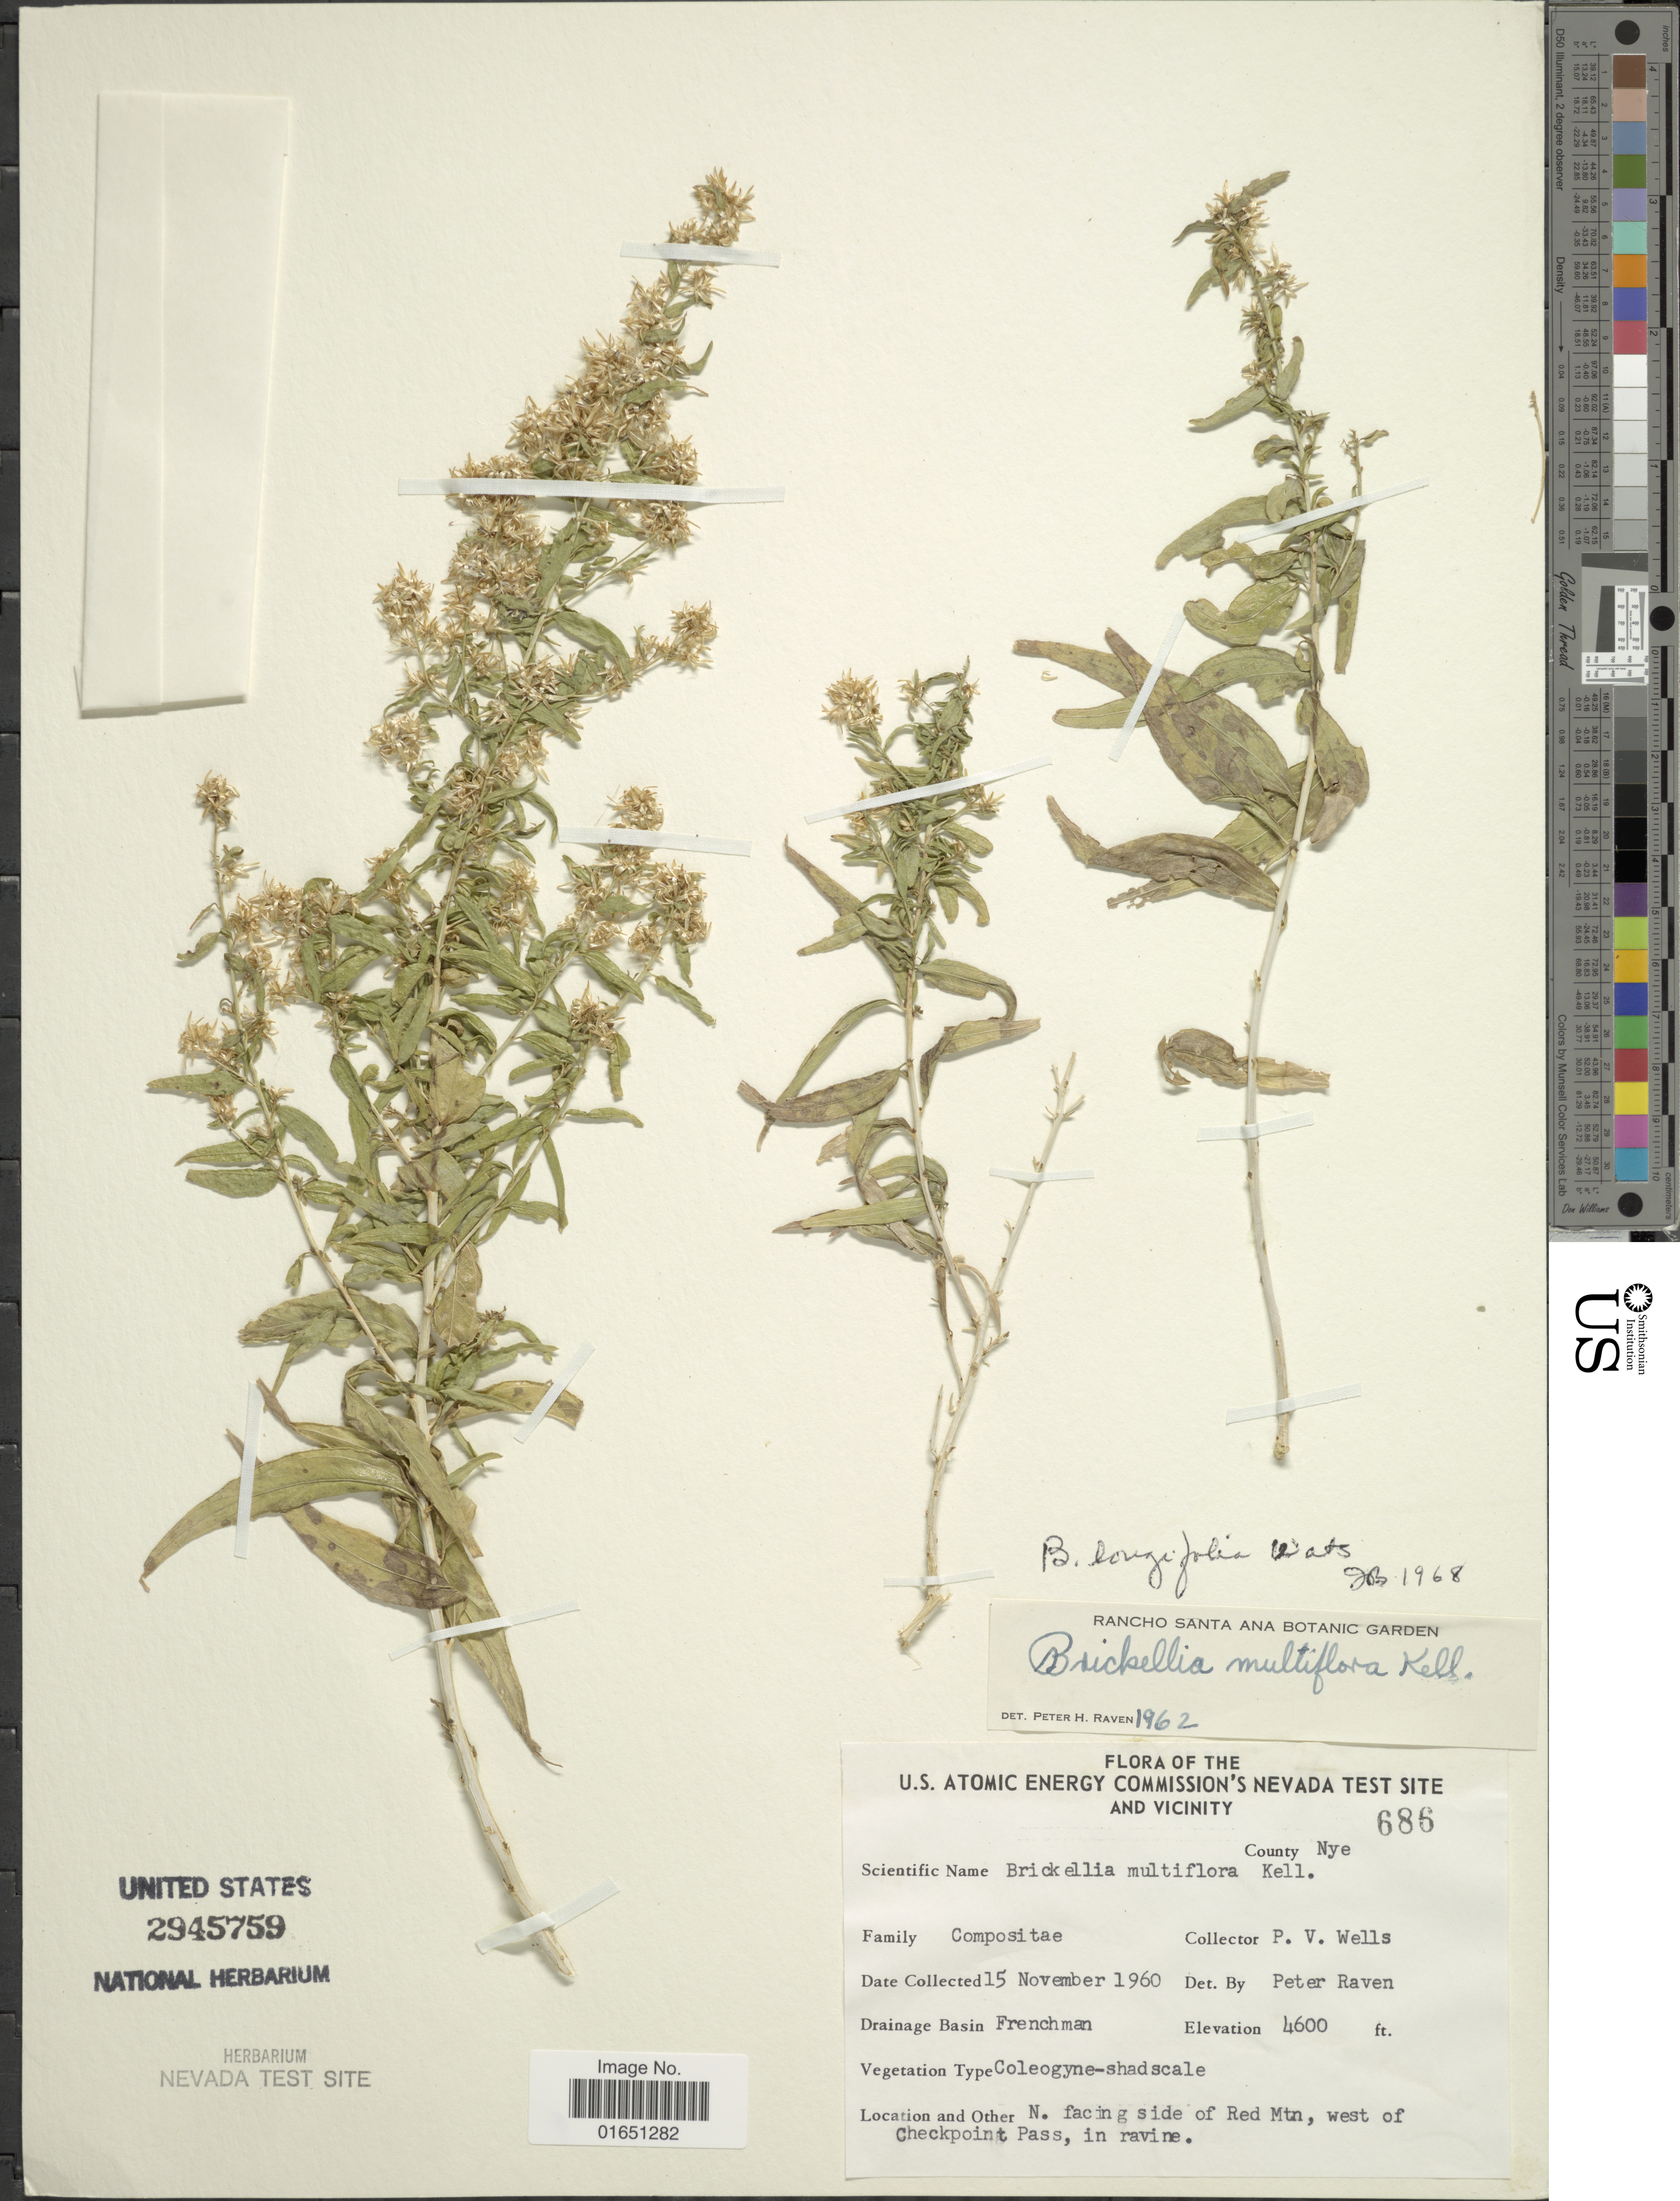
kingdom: Plantae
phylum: Tracheophyta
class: Magnoliopsida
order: Asterales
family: Asteraceae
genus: Brickellia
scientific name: Brickellia longifolia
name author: S. Watson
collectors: P. Wells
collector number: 686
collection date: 1960-11-15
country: United States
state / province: Nevada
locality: U. S. Atomic Energy Commission's Nevada Test Site and Vicinity County Nye, Drainage Basin: Frenchman, N. facing side of Red Mtn, west of Checkpoint Pass, in ravine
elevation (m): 1402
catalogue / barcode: US 2945759